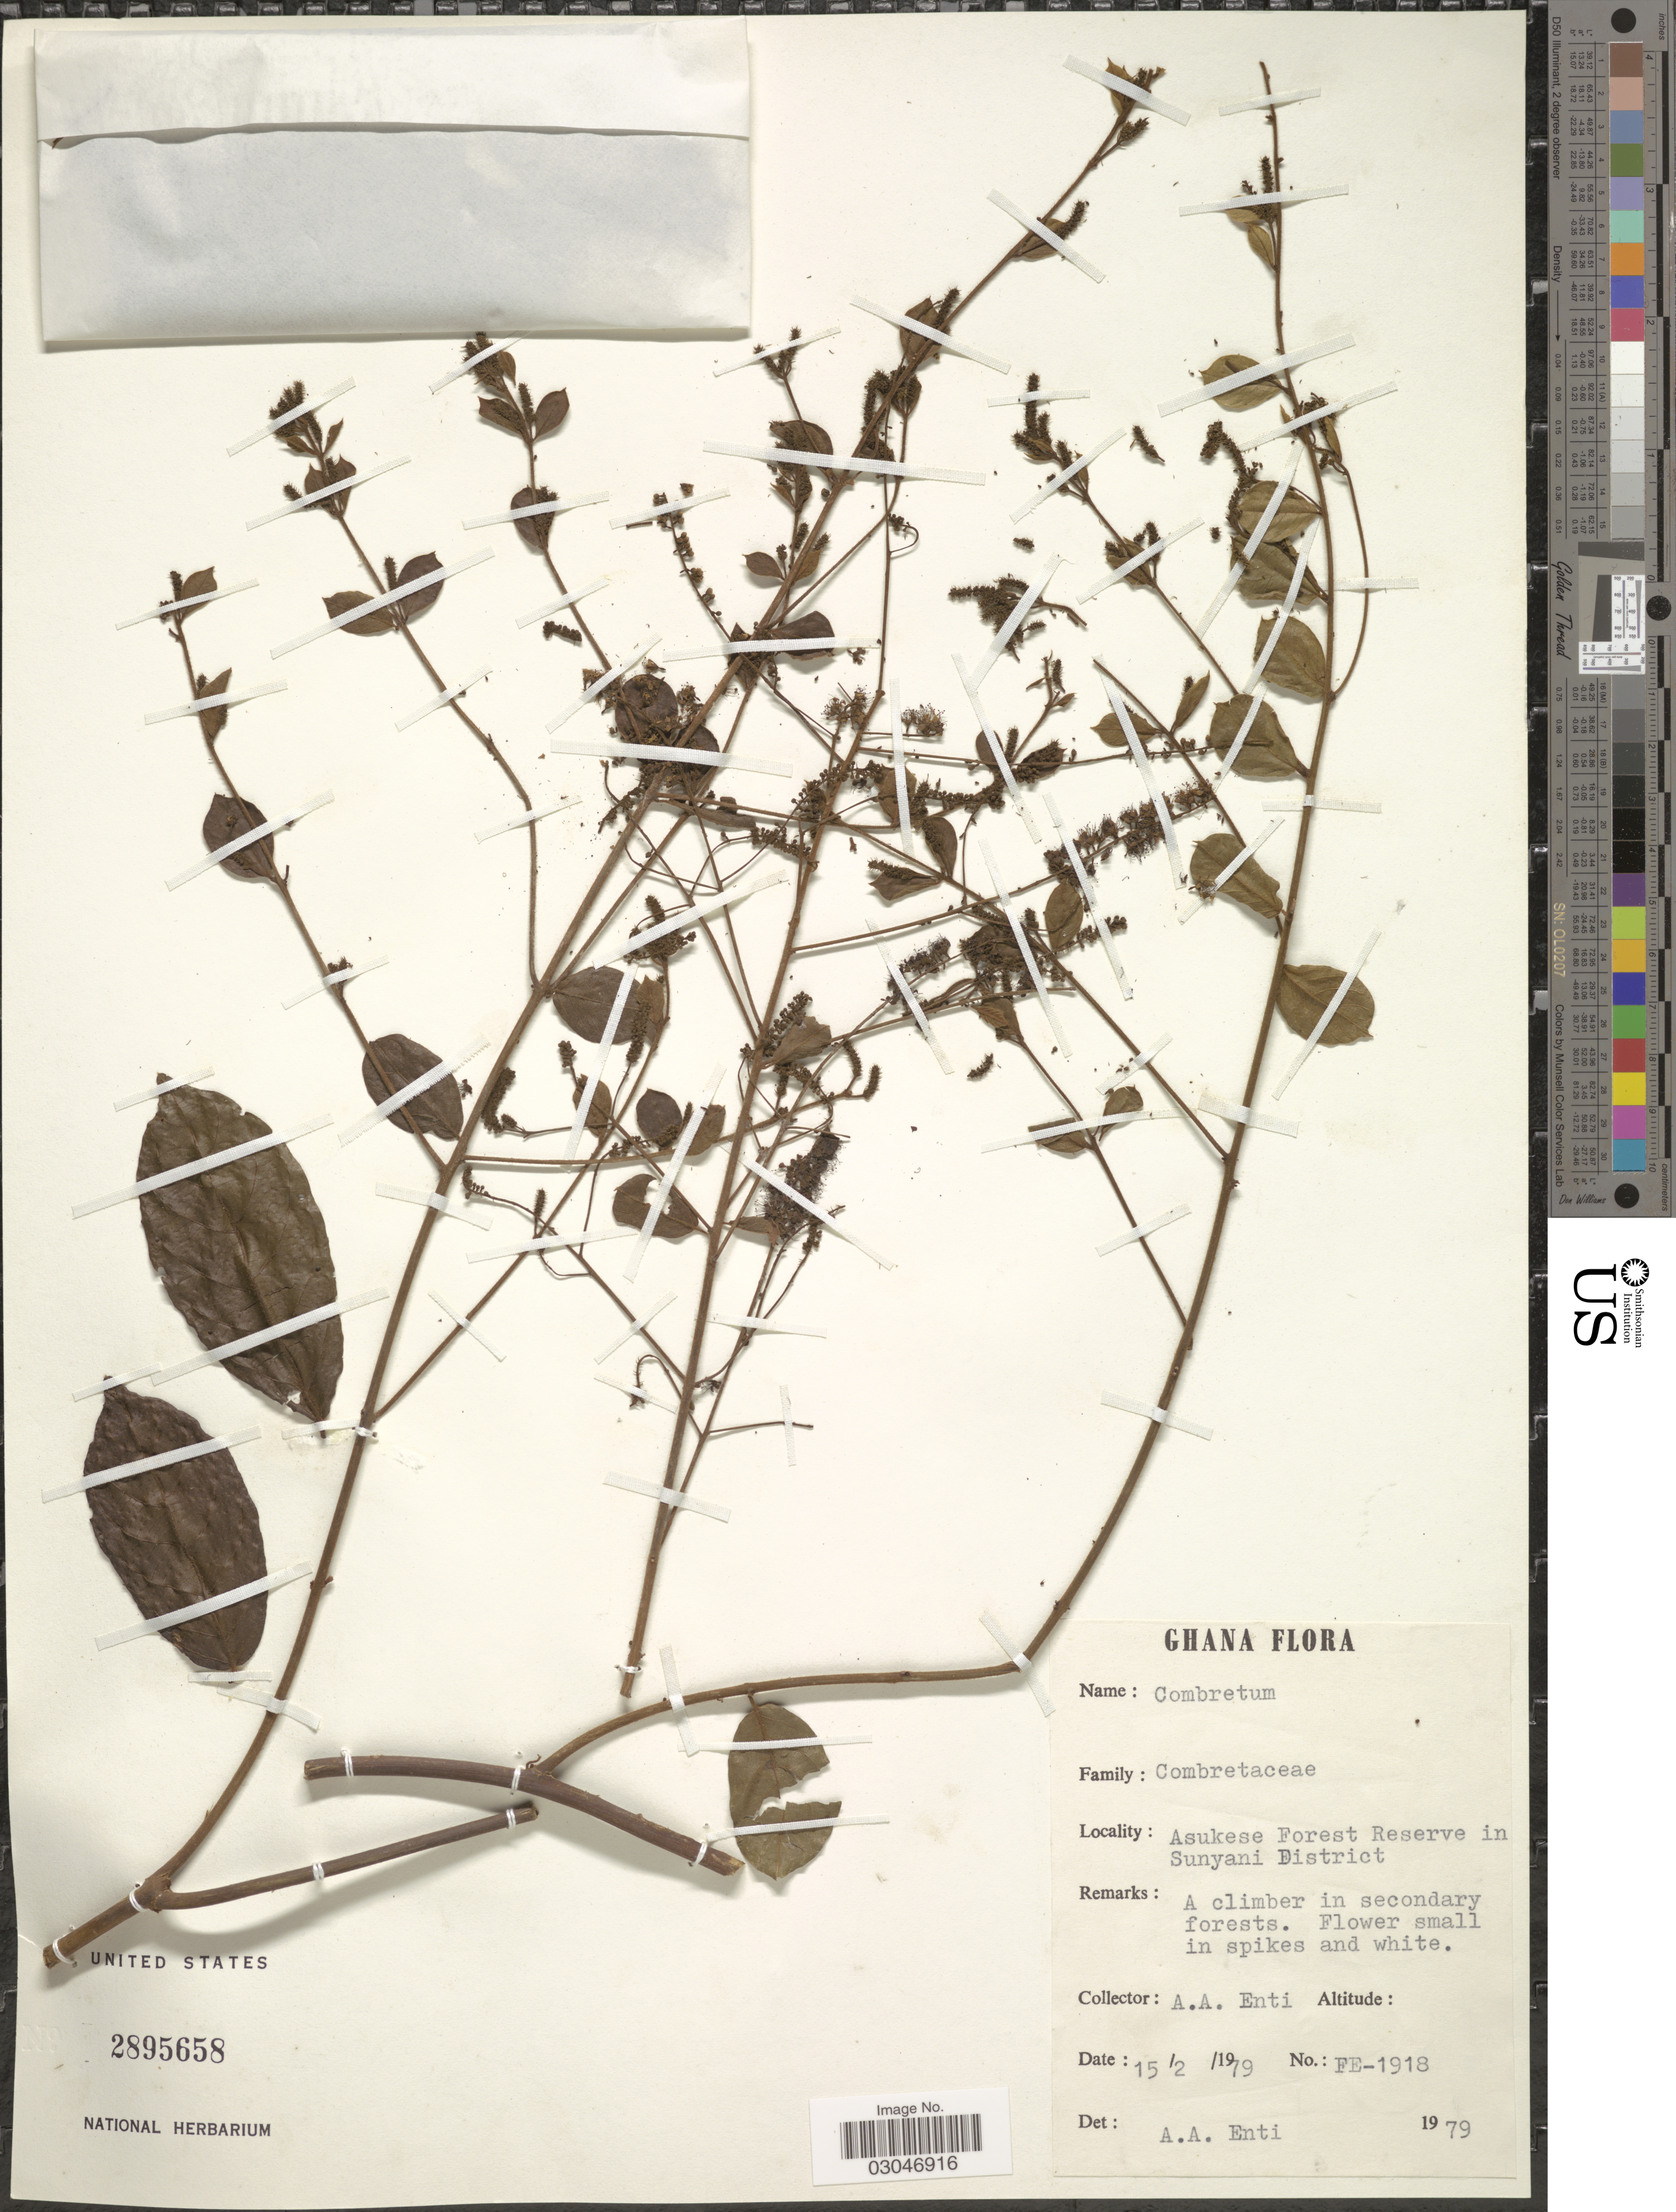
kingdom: Plantae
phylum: Tracheophyta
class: Magnoliopsida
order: Myrtales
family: Combretaceae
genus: Combretum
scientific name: Combretum sp.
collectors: A. Enti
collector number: FE-1918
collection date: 1979-02-15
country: Ghana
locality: Asukese Forest Reserve in Sunyani District.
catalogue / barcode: US 2895658